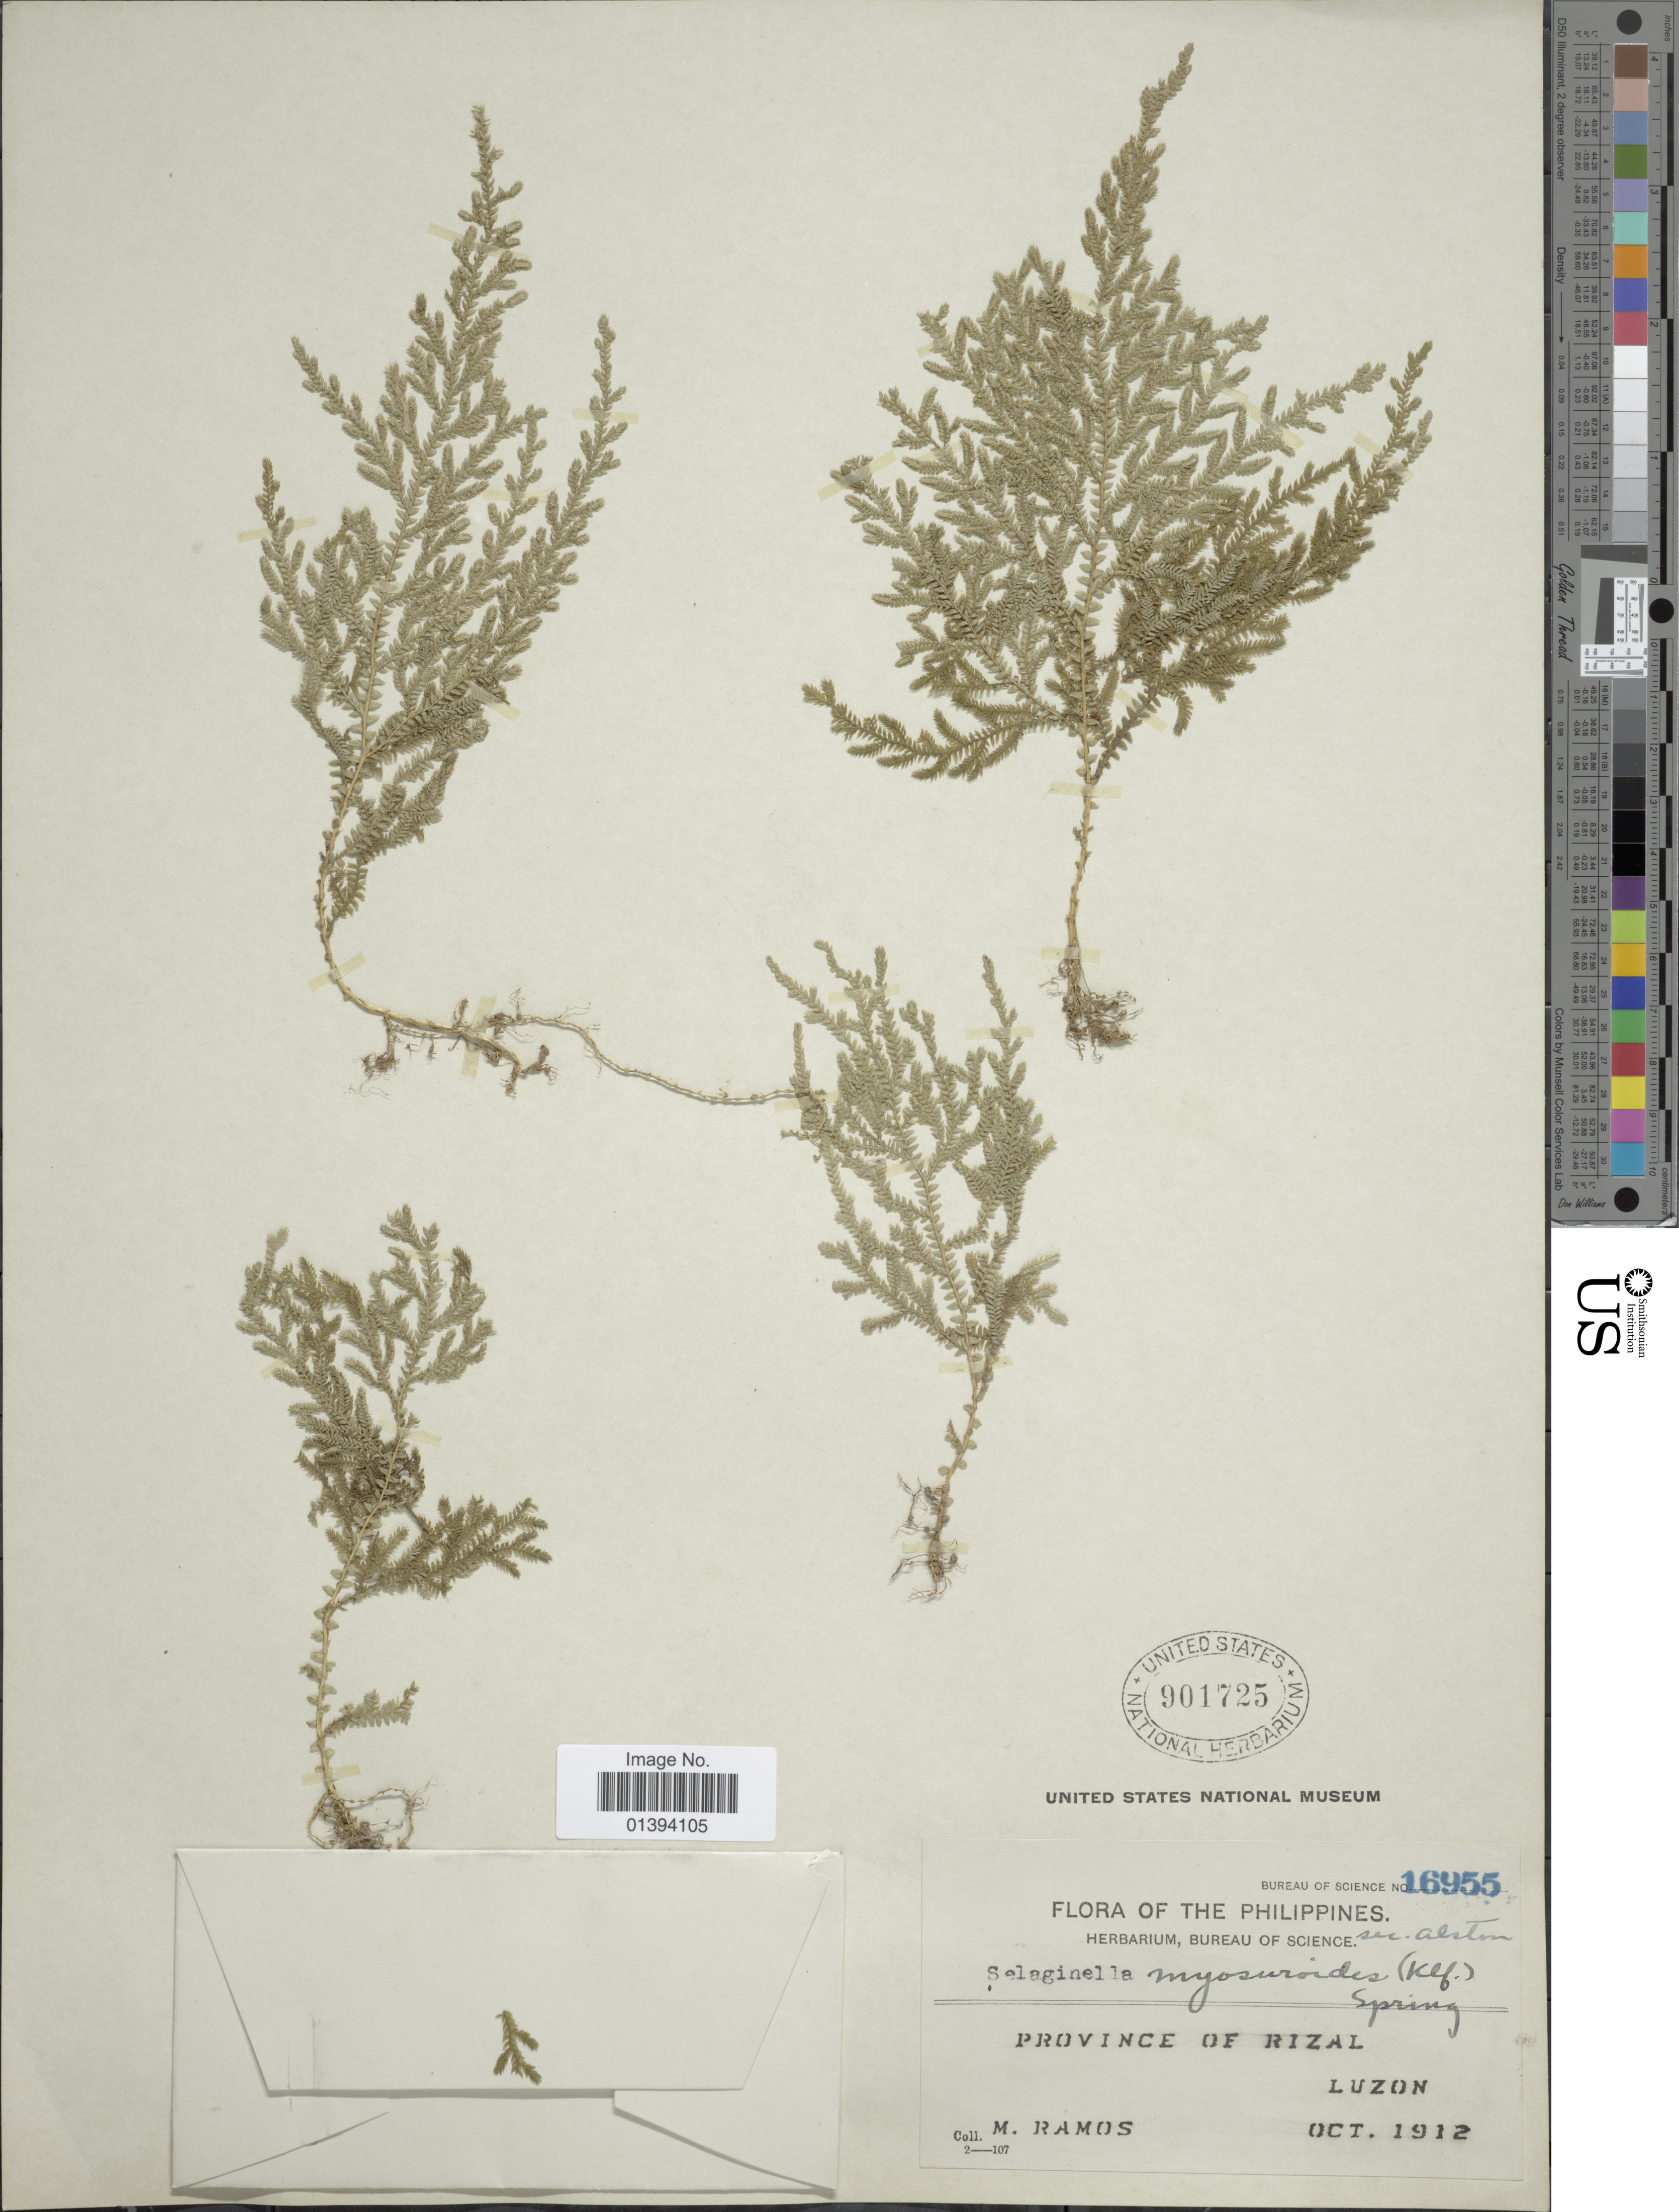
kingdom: Plantae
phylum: Tracheophyta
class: Lycopodiopsida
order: Selaginellales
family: Selaginellaceae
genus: Selaginella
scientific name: Selaginella myosuroides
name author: (Kaulf.) Spring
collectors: M. Ramos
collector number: Bureau of Science 16955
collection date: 1912-10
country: Philippines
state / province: Central Luzon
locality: Province of Rizal Luzon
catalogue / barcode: US 901725